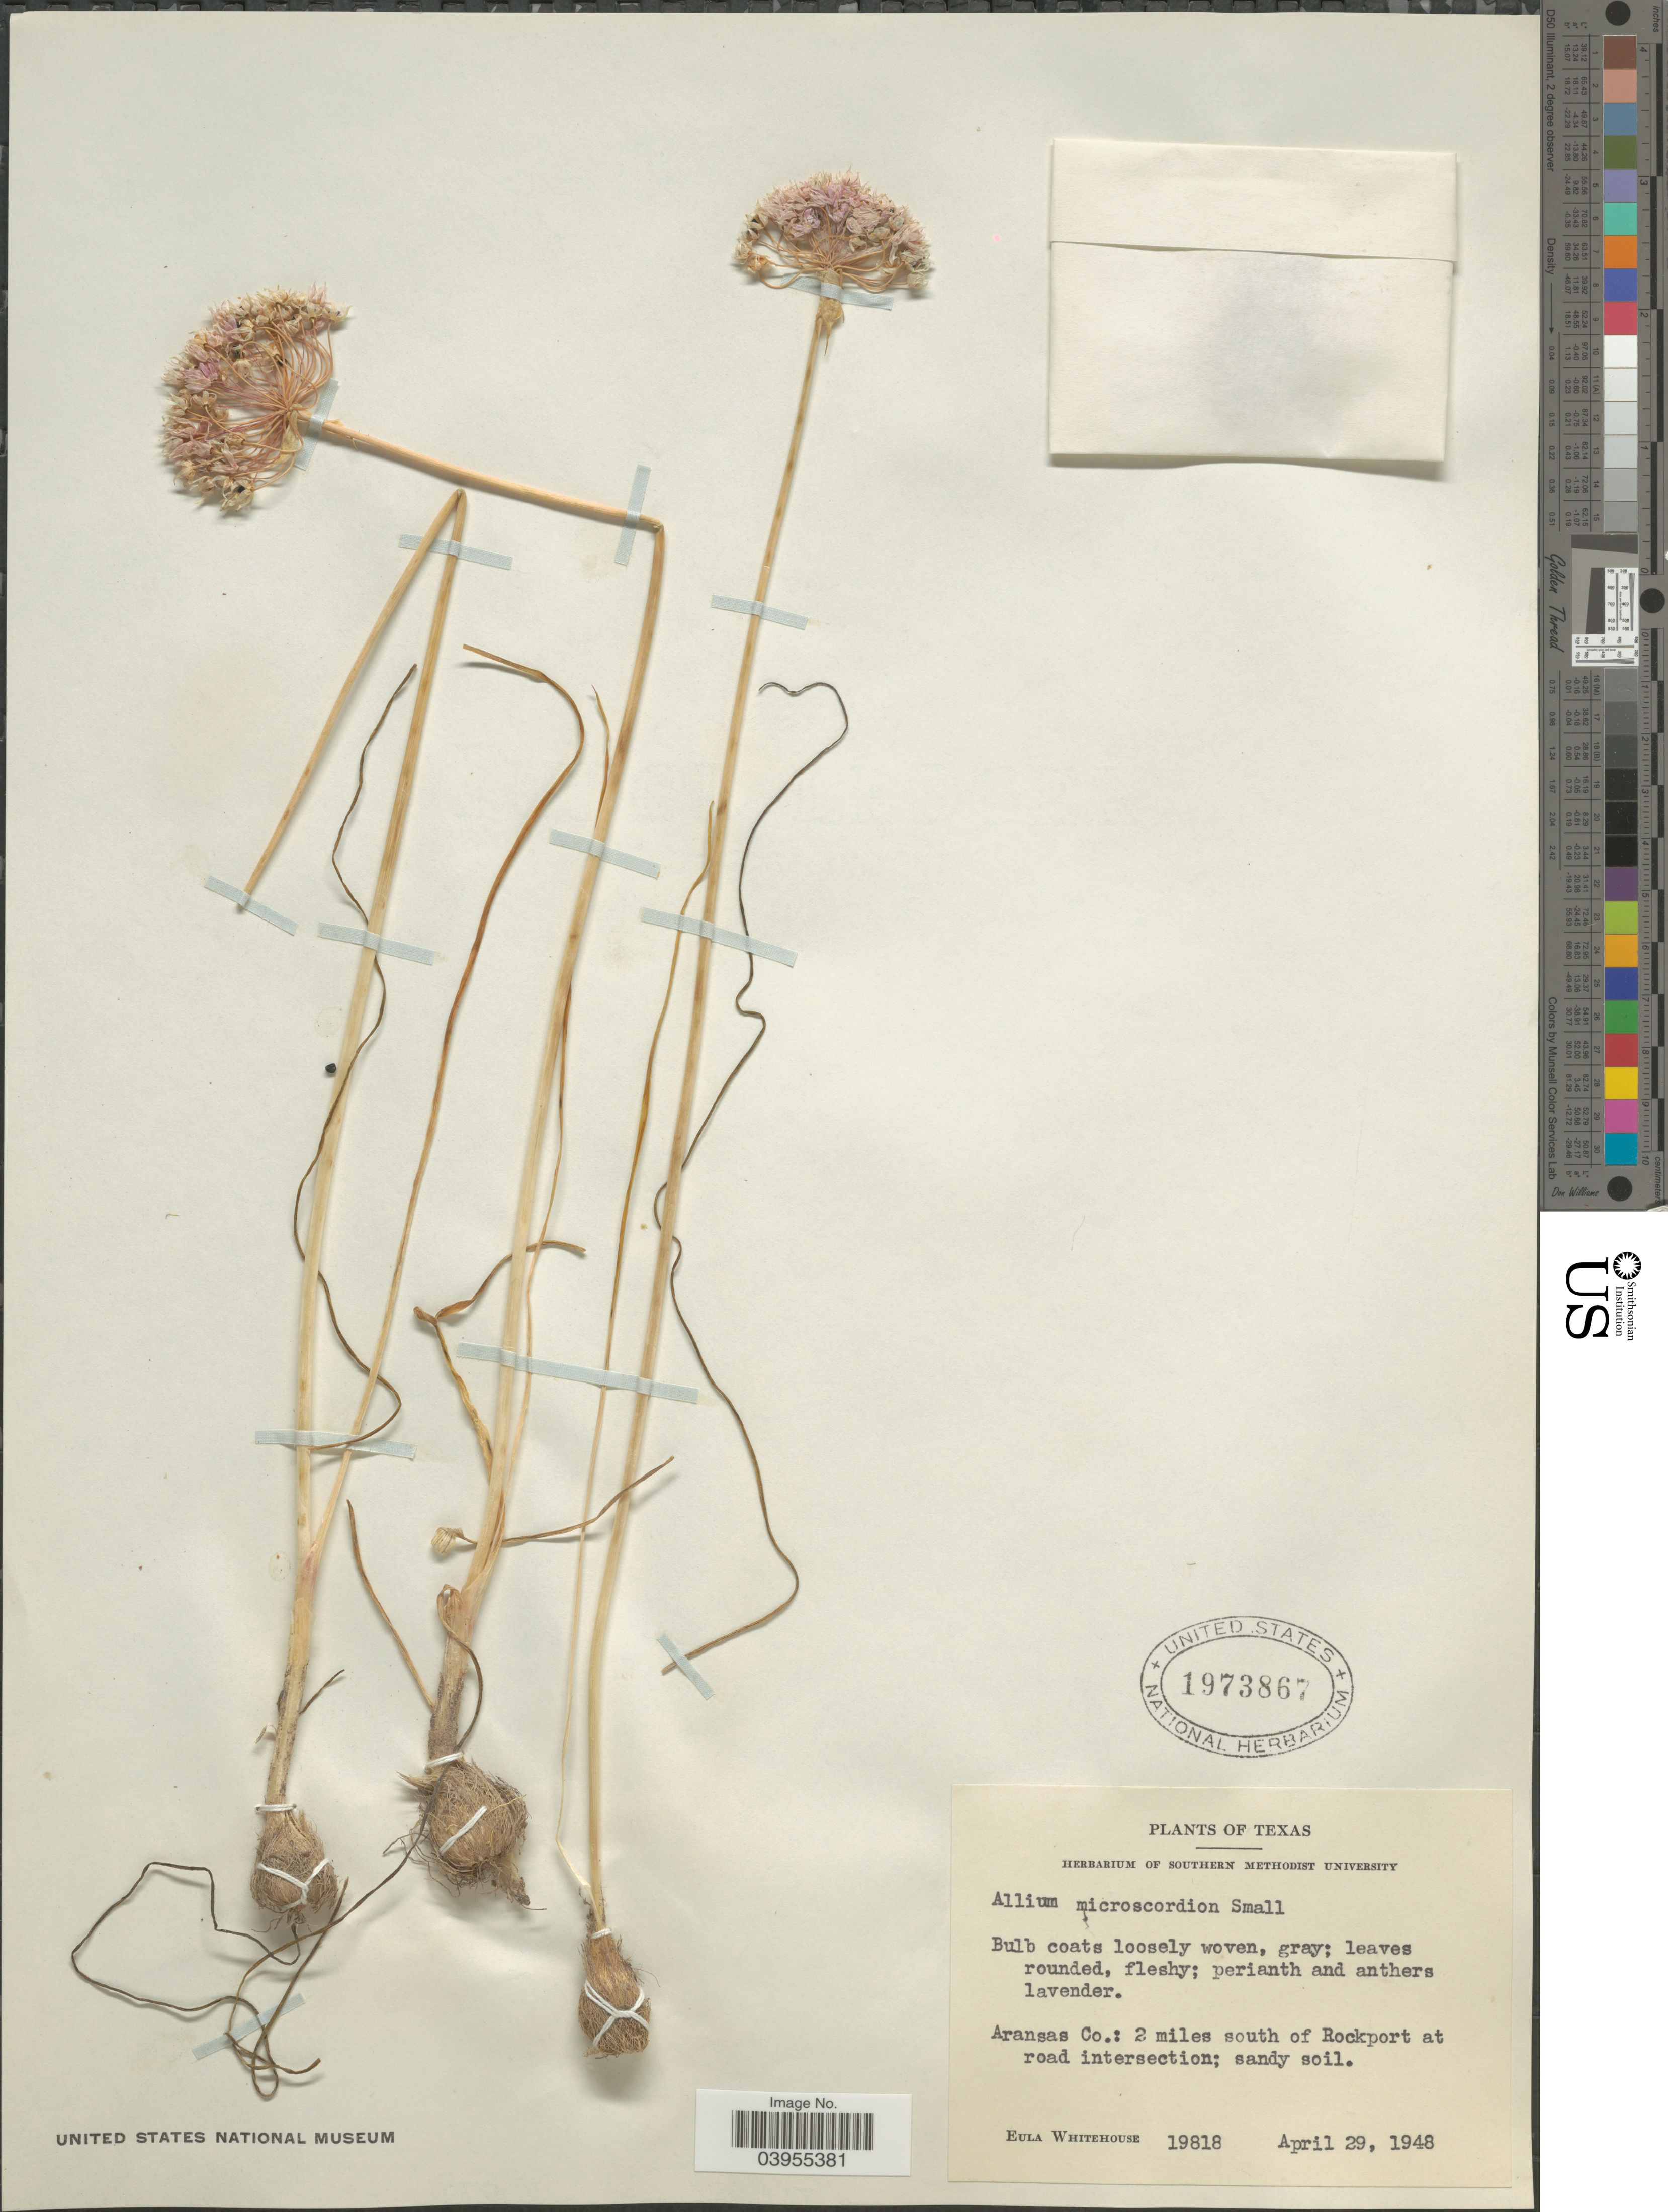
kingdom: Plantae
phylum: Tracheophyta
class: Liliopsida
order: Asparagales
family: Amaryllidaceae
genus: Allium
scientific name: Allium canadense var. mobilense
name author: (Regel) Traub & Ownbey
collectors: E. Whitehouse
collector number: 19818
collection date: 1948-04-29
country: United States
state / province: Texas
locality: Aransas Co.: 2 miles south of Rockport at road intersection.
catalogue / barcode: US 1973867